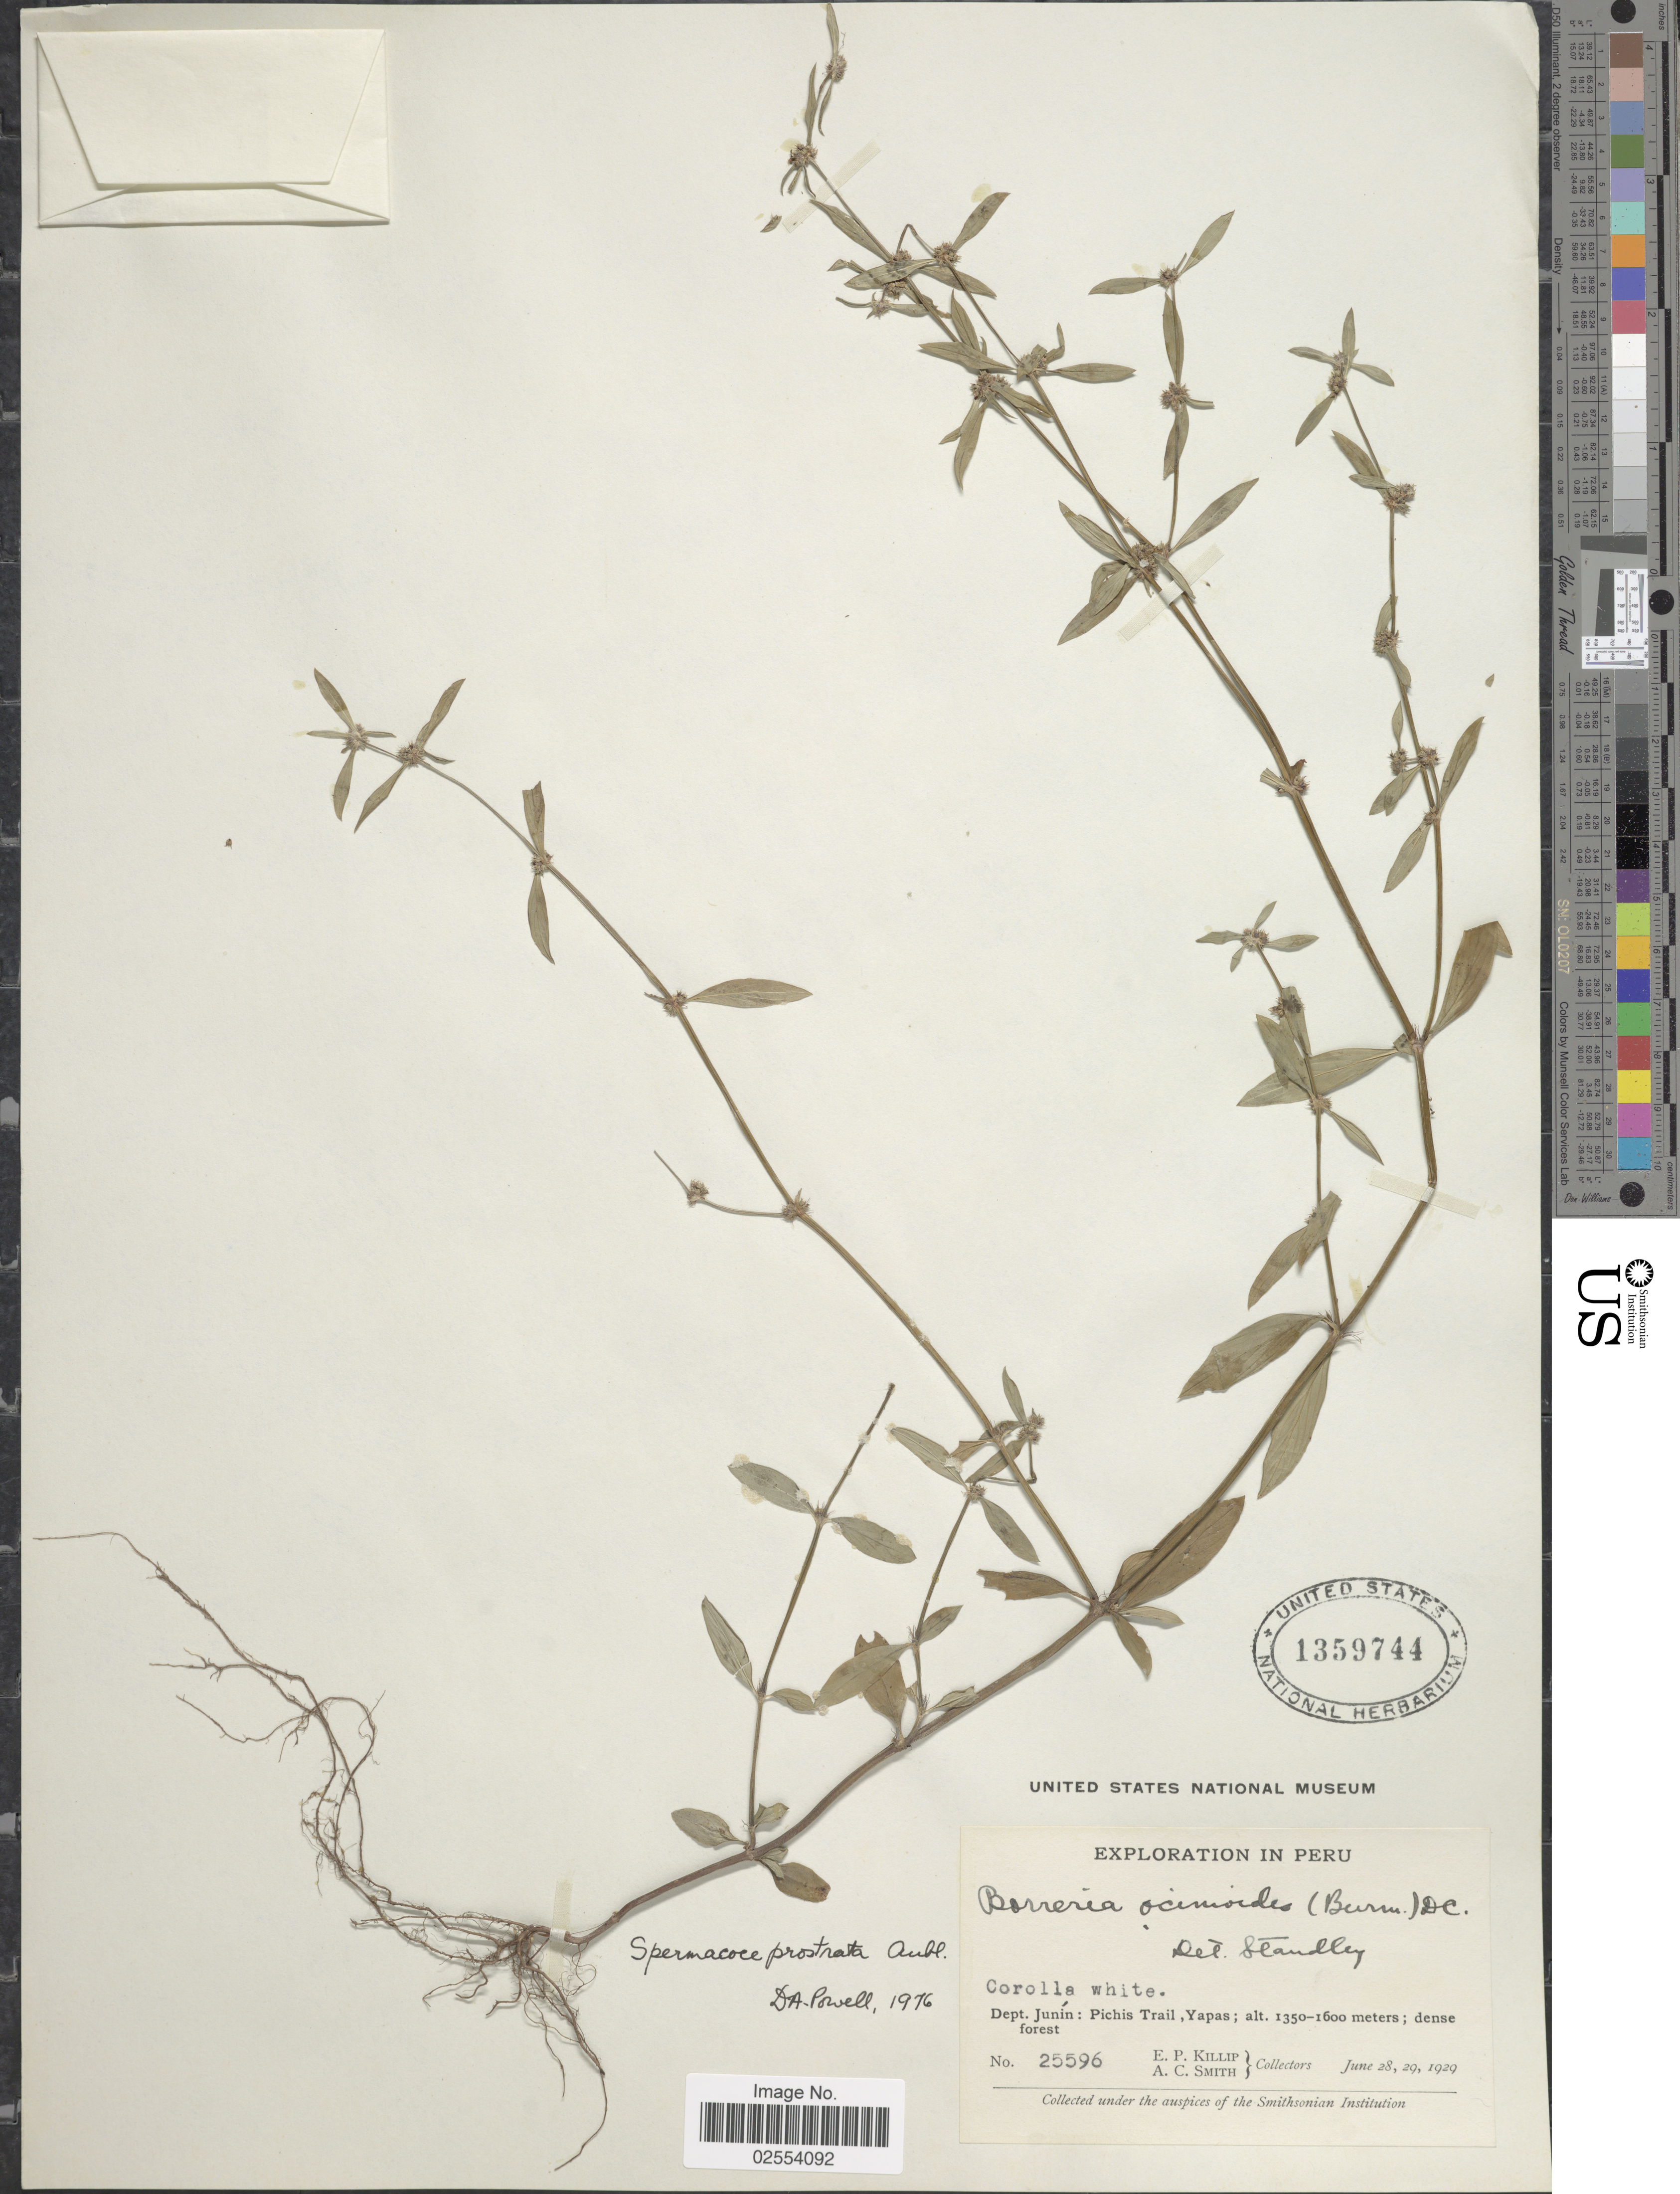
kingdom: Plantae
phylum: Tracheophyta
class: Magnoliopsida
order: Gentianales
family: Rubiaceae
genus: Spermacoce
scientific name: Spermacoce prostrata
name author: Aubl.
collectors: E. P. Killip & A. C. Smith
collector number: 25596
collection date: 1929-06-28/1929-06-29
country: Peru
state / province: Junín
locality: Dept. Junín: Pichis Trail, Yapas; dense forest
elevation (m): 1350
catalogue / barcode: US 1359744